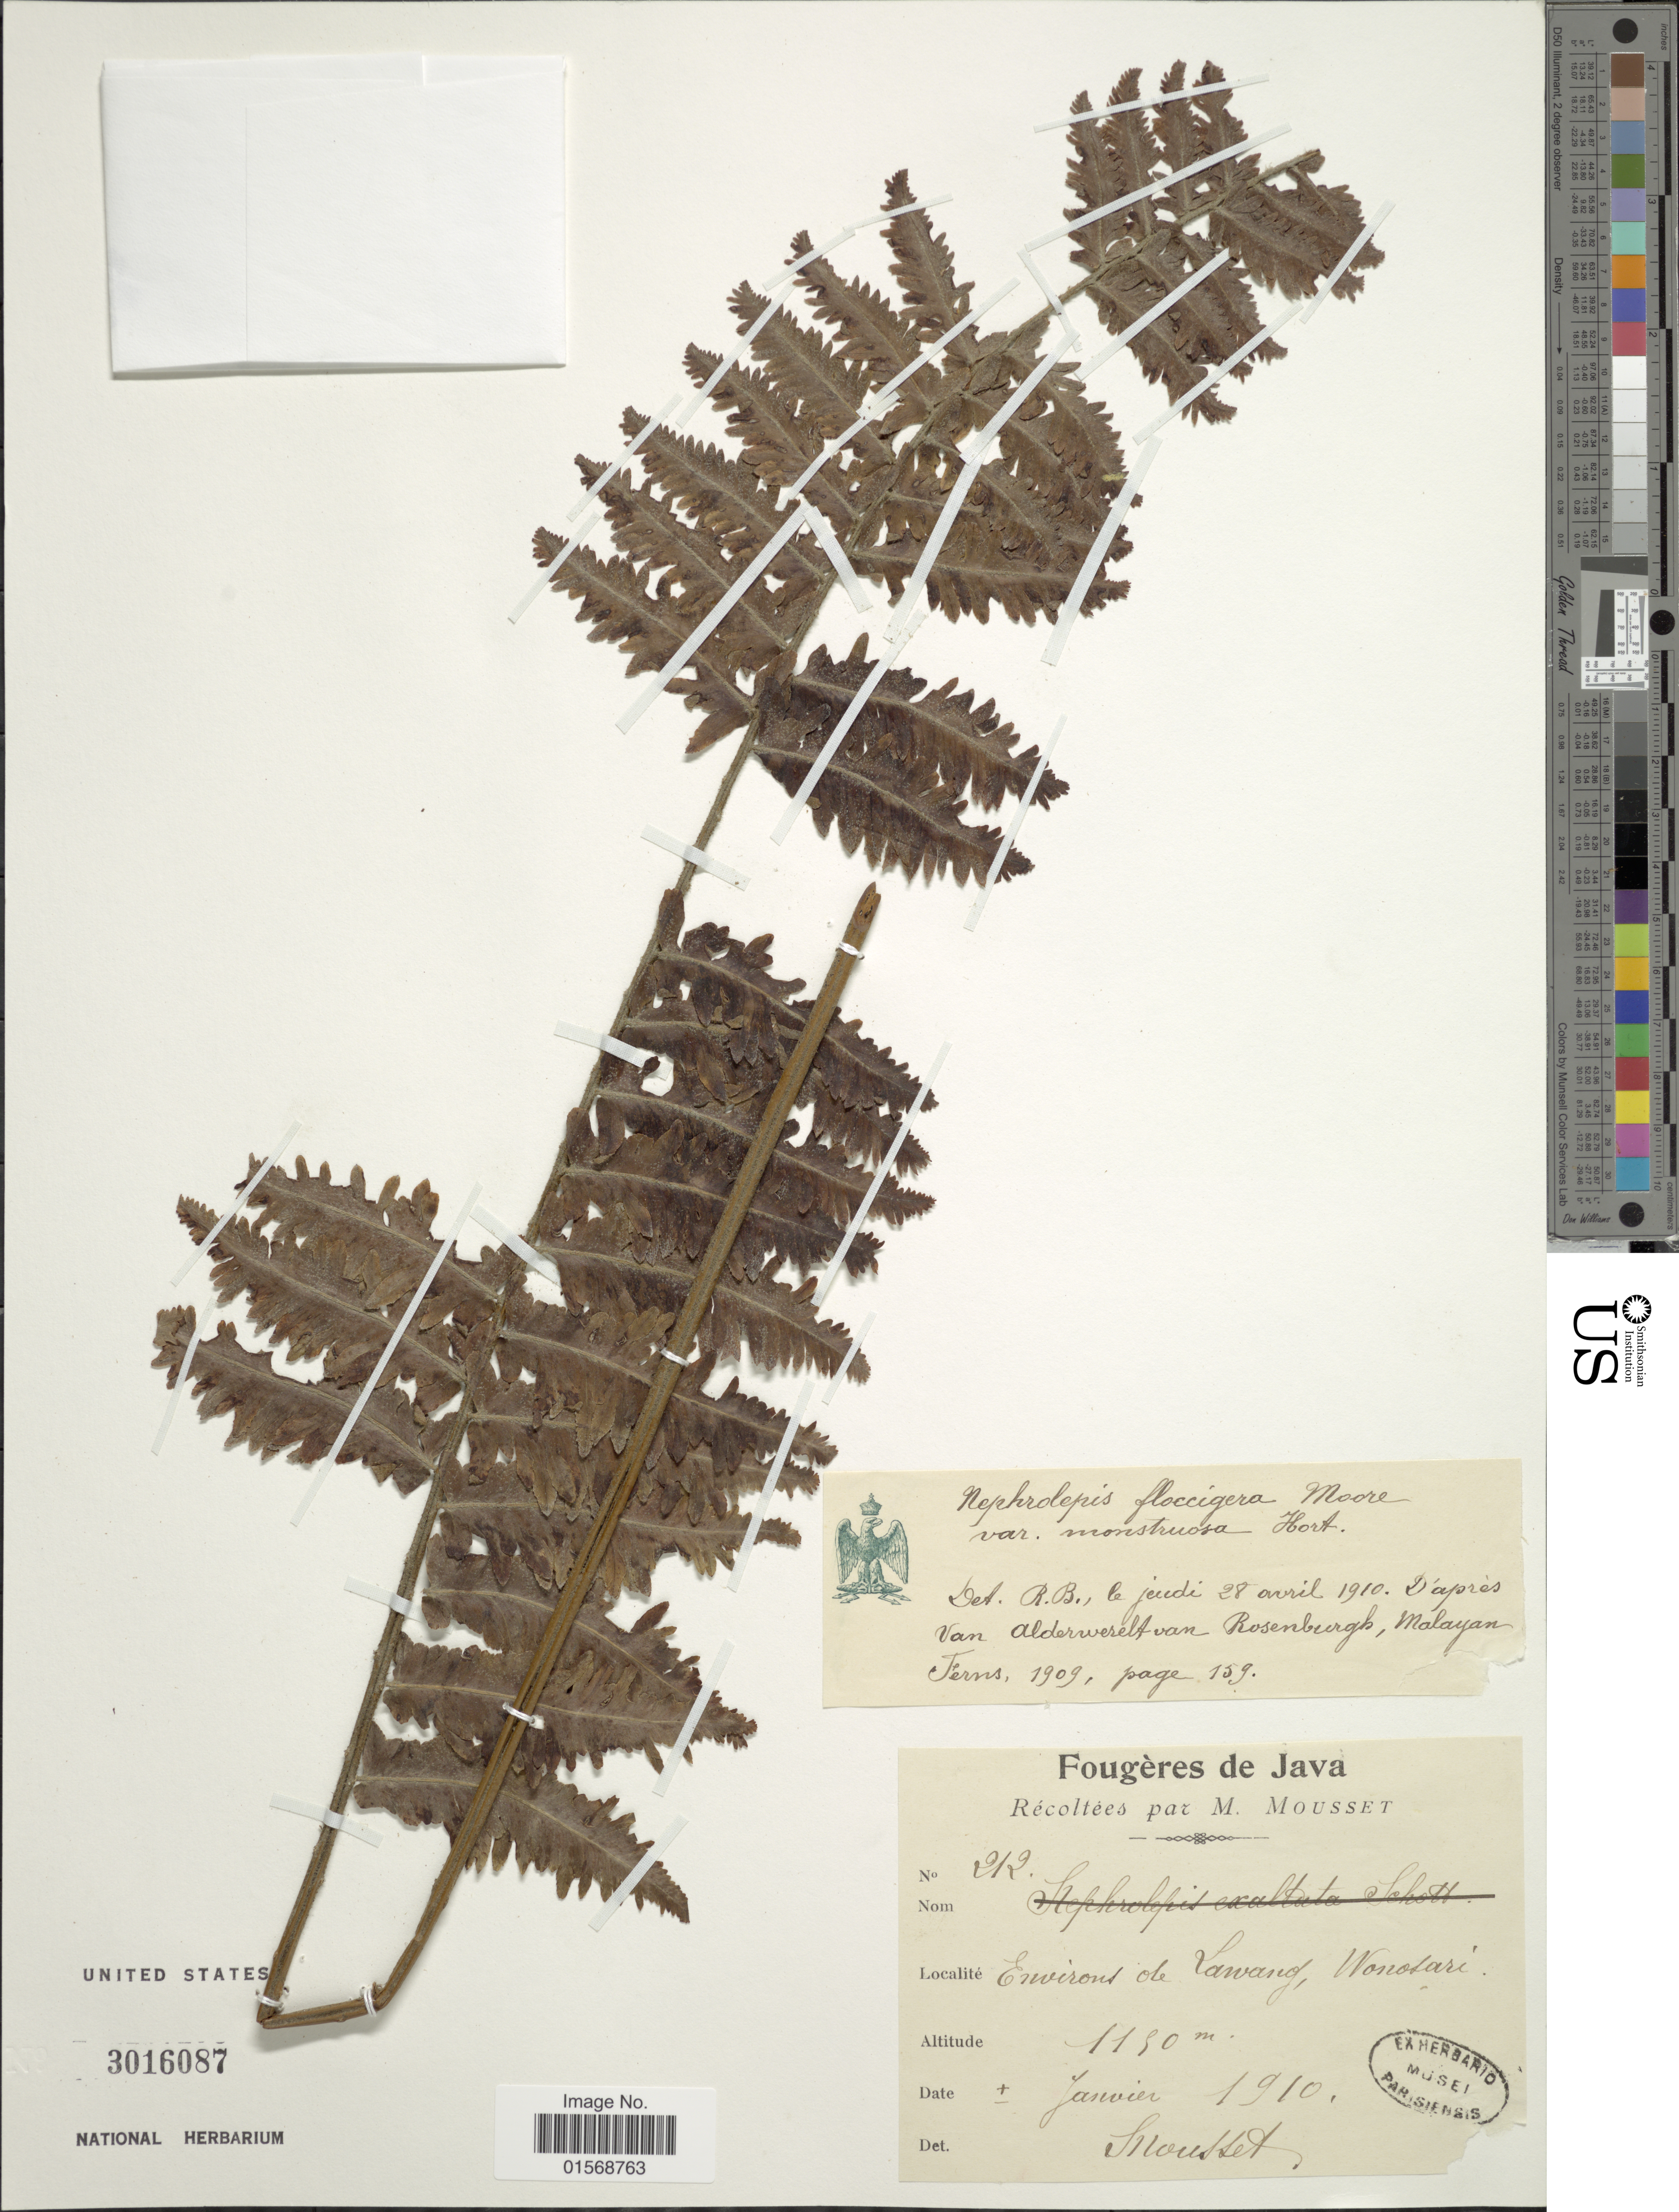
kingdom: Plantae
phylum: Tracheophyta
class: Polypodiopsida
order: Polypodiales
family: Nephrolepidaceae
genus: Nephrolepis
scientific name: Nephrolepis floccigera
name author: (Blume) T. Moore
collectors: Mousset, --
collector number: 212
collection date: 1910-01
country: Indonesia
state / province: Java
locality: Java, Environs de Lawang, Wonotari.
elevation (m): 1150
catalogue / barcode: US 3016087